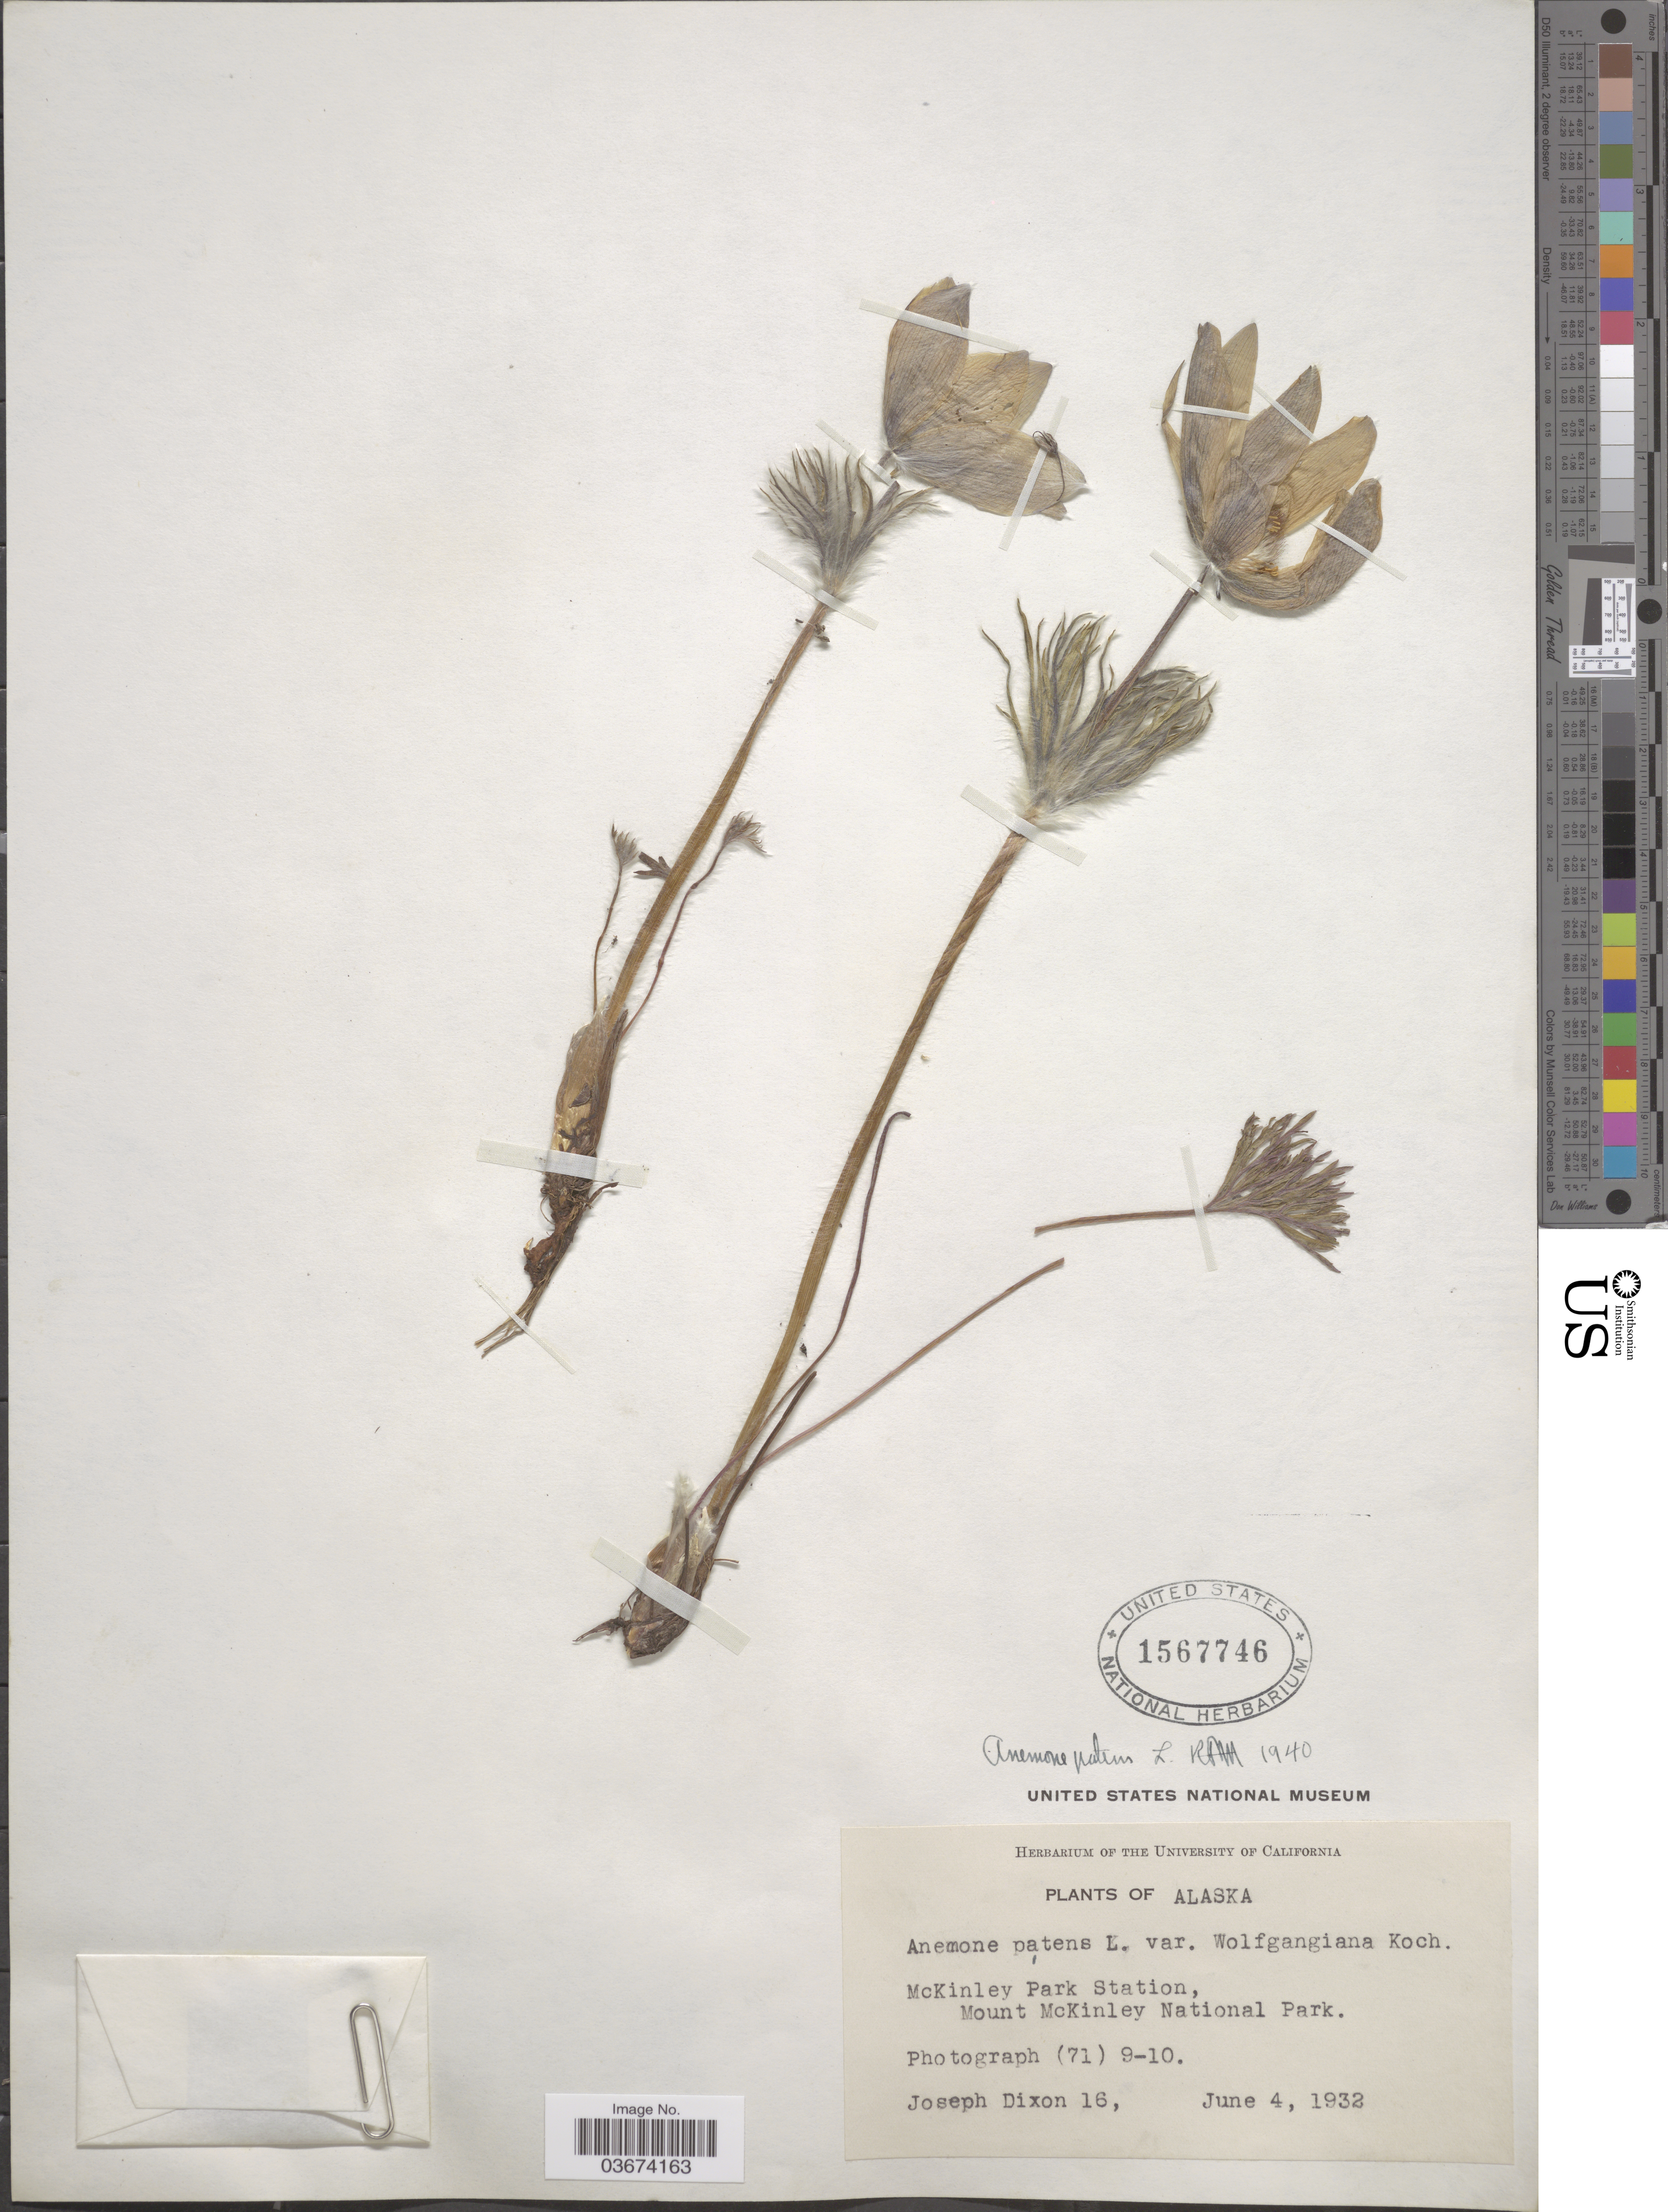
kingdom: Plantae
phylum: Tracheophyta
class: Magnoliopsida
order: Ranunculales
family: Ranunculaceae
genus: Pulsatilla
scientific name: Pulsatilla nuttalliana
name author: (DC.) Bercht. & J. Presl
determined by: Strong, Mark T., (BOT), Smithsonian Institution - National Museum of Natural History (UNITED STATES)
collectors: J. Dixon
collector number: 16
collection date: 1932-06-04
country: United States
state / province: Alaska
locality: McKinley Park Station, Mount McKinley National Park.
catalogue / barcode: US 1567746